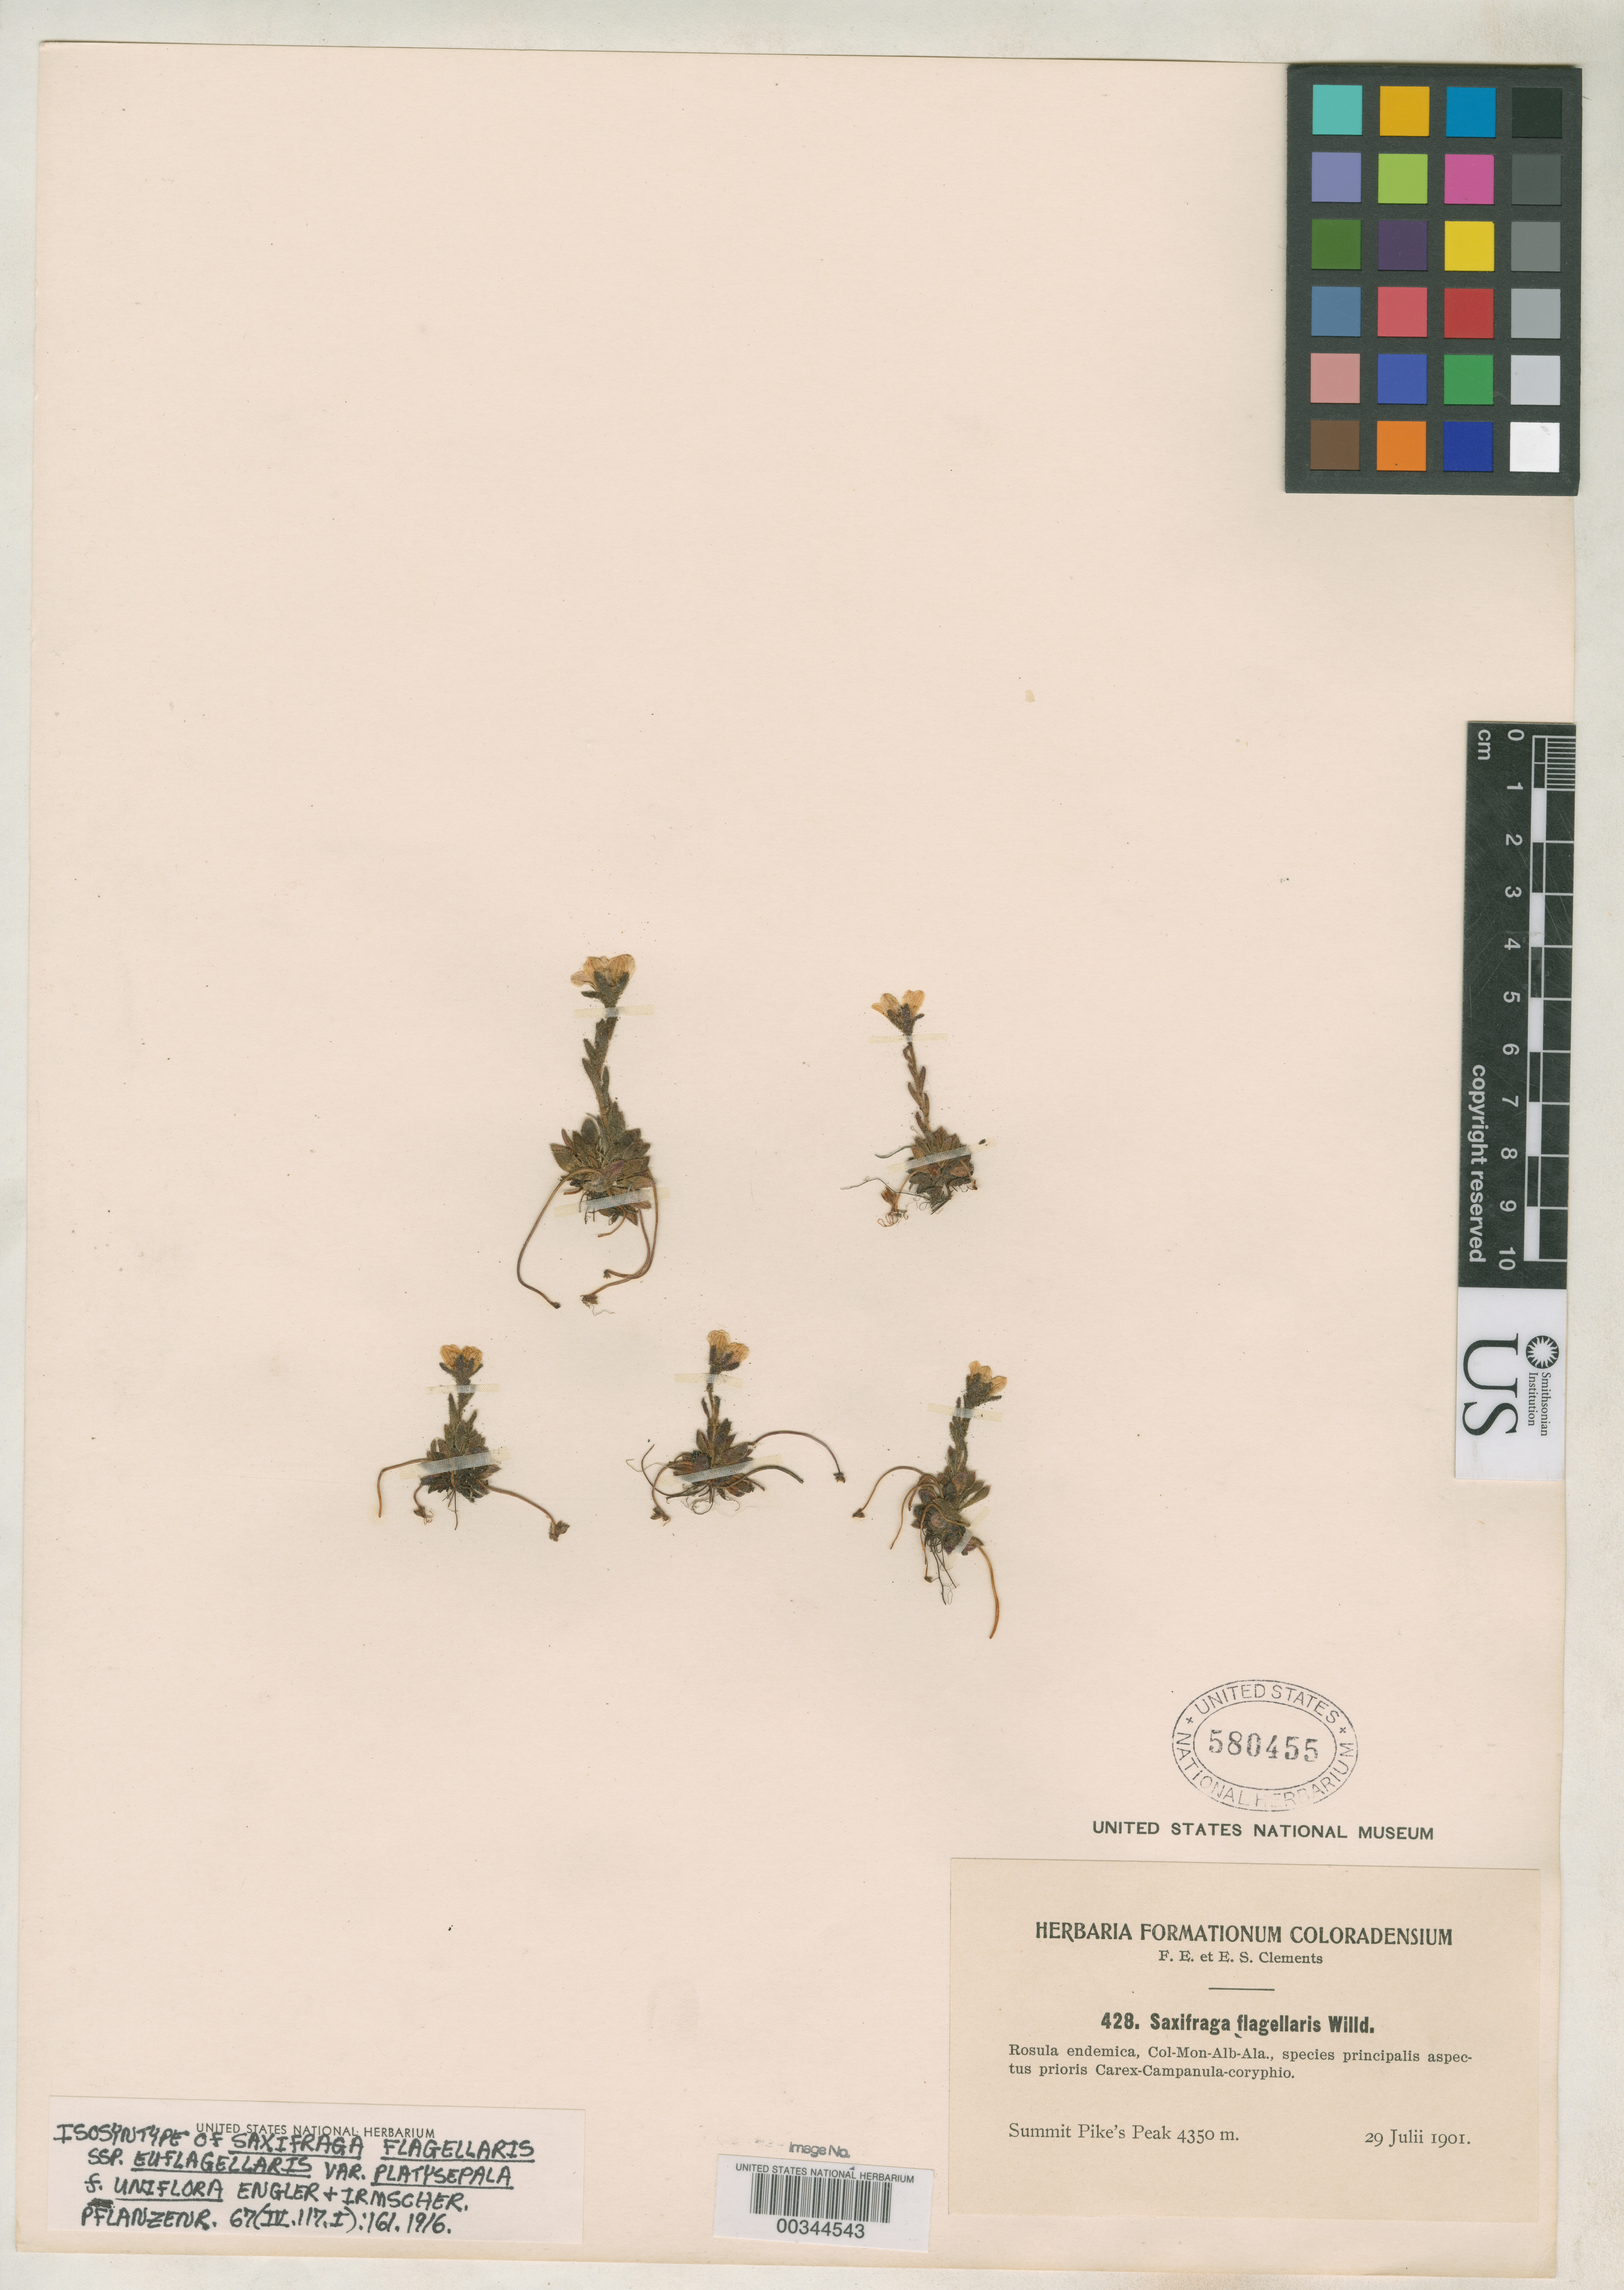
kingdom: Plantae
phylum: Tracheophyta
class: Magnoliopsida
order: Saxifragales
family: Saxifragaceae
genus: Saxifraga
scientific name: Saxifraga flagellaris subsp. euflagellaris f. uniflora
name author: Engl. & Irmsch. in Engl.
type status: Isosyntype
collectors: F. E. Clements & E. S. Clements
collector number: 428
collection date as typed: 29 Jul 1901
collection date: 1901-07-29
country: United States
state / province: Colorado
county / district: El Paso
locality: Summit Pike's Peak.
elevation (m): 4350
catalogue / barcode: US 580455